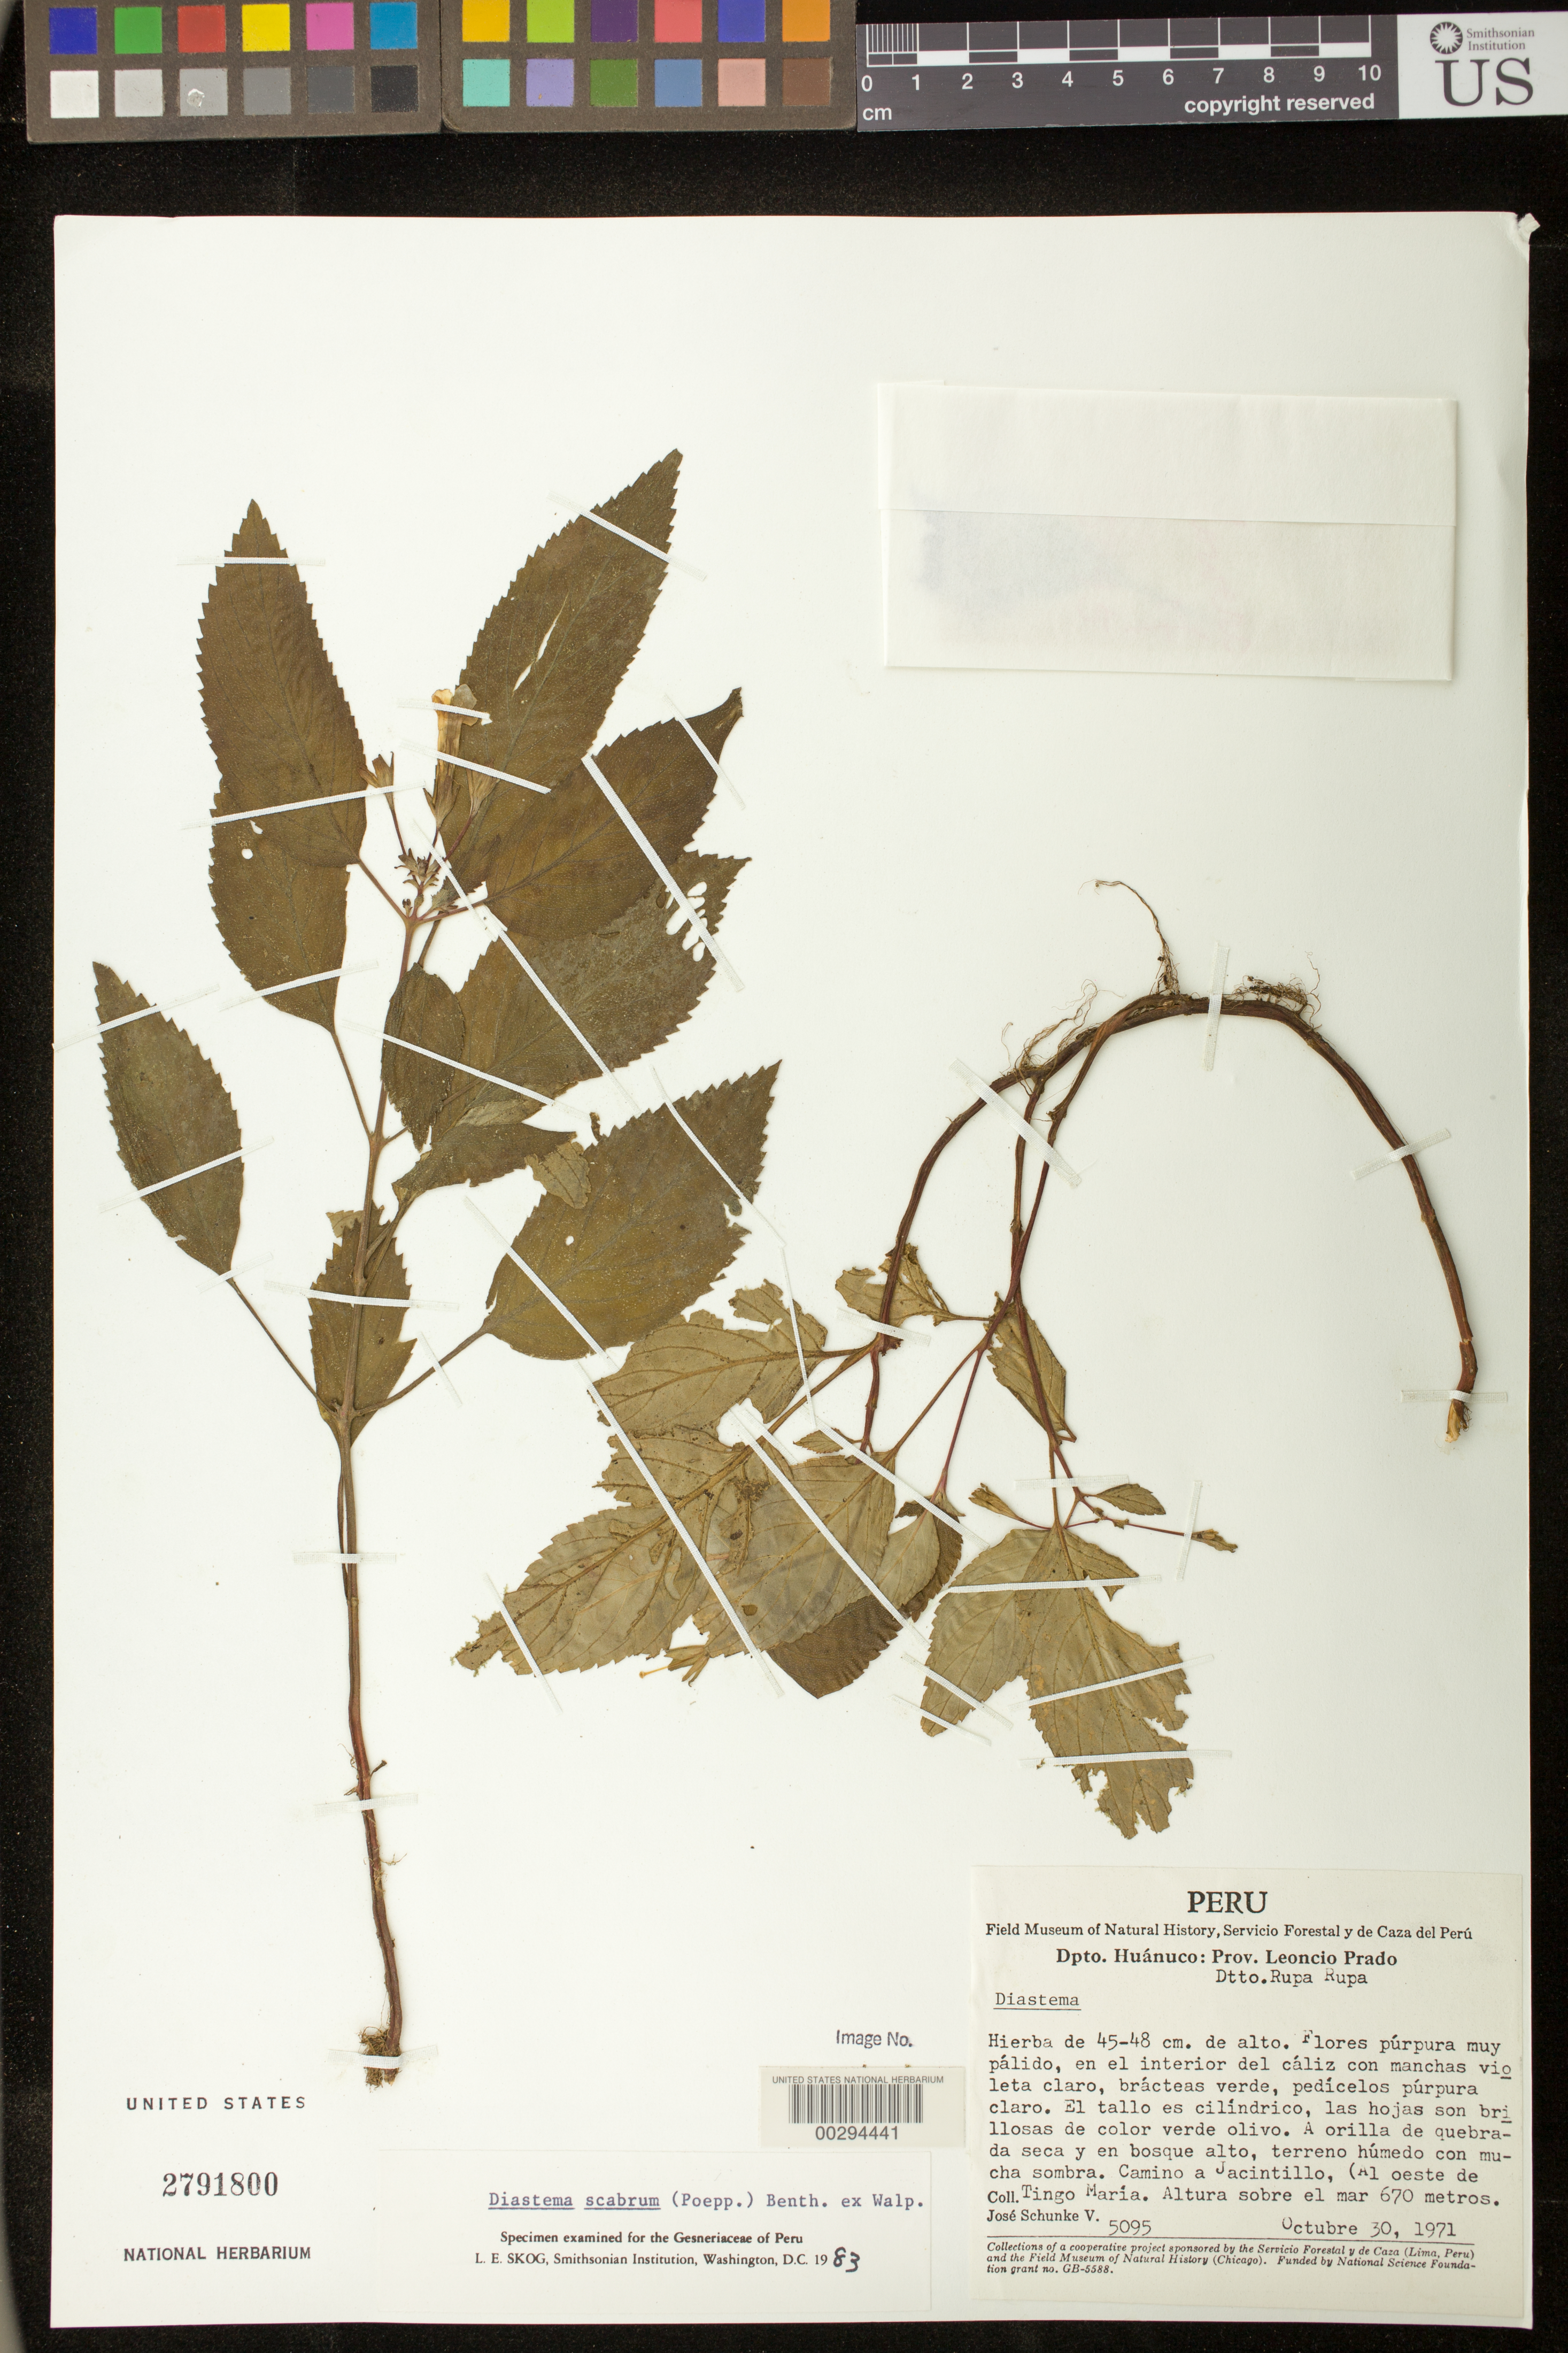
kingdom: Plantae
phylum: Tracheophyta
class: Magnoliopsida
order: Lamiales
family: Gesneriaceae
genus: Diastema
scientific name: Diastema scabrum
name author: (Poepp.) Benth. ex Walp.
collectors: J. Schunke Vigo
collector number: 5095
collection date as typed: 30 Oct 1971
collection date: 1971-10-30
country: Peru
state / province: Huánuco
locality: Prov. Leoncio Prado; Dtto. Rupa Rupa, road to Jacintillo, (W of Tingo Maria)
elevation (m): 670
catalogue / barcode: US 2791800